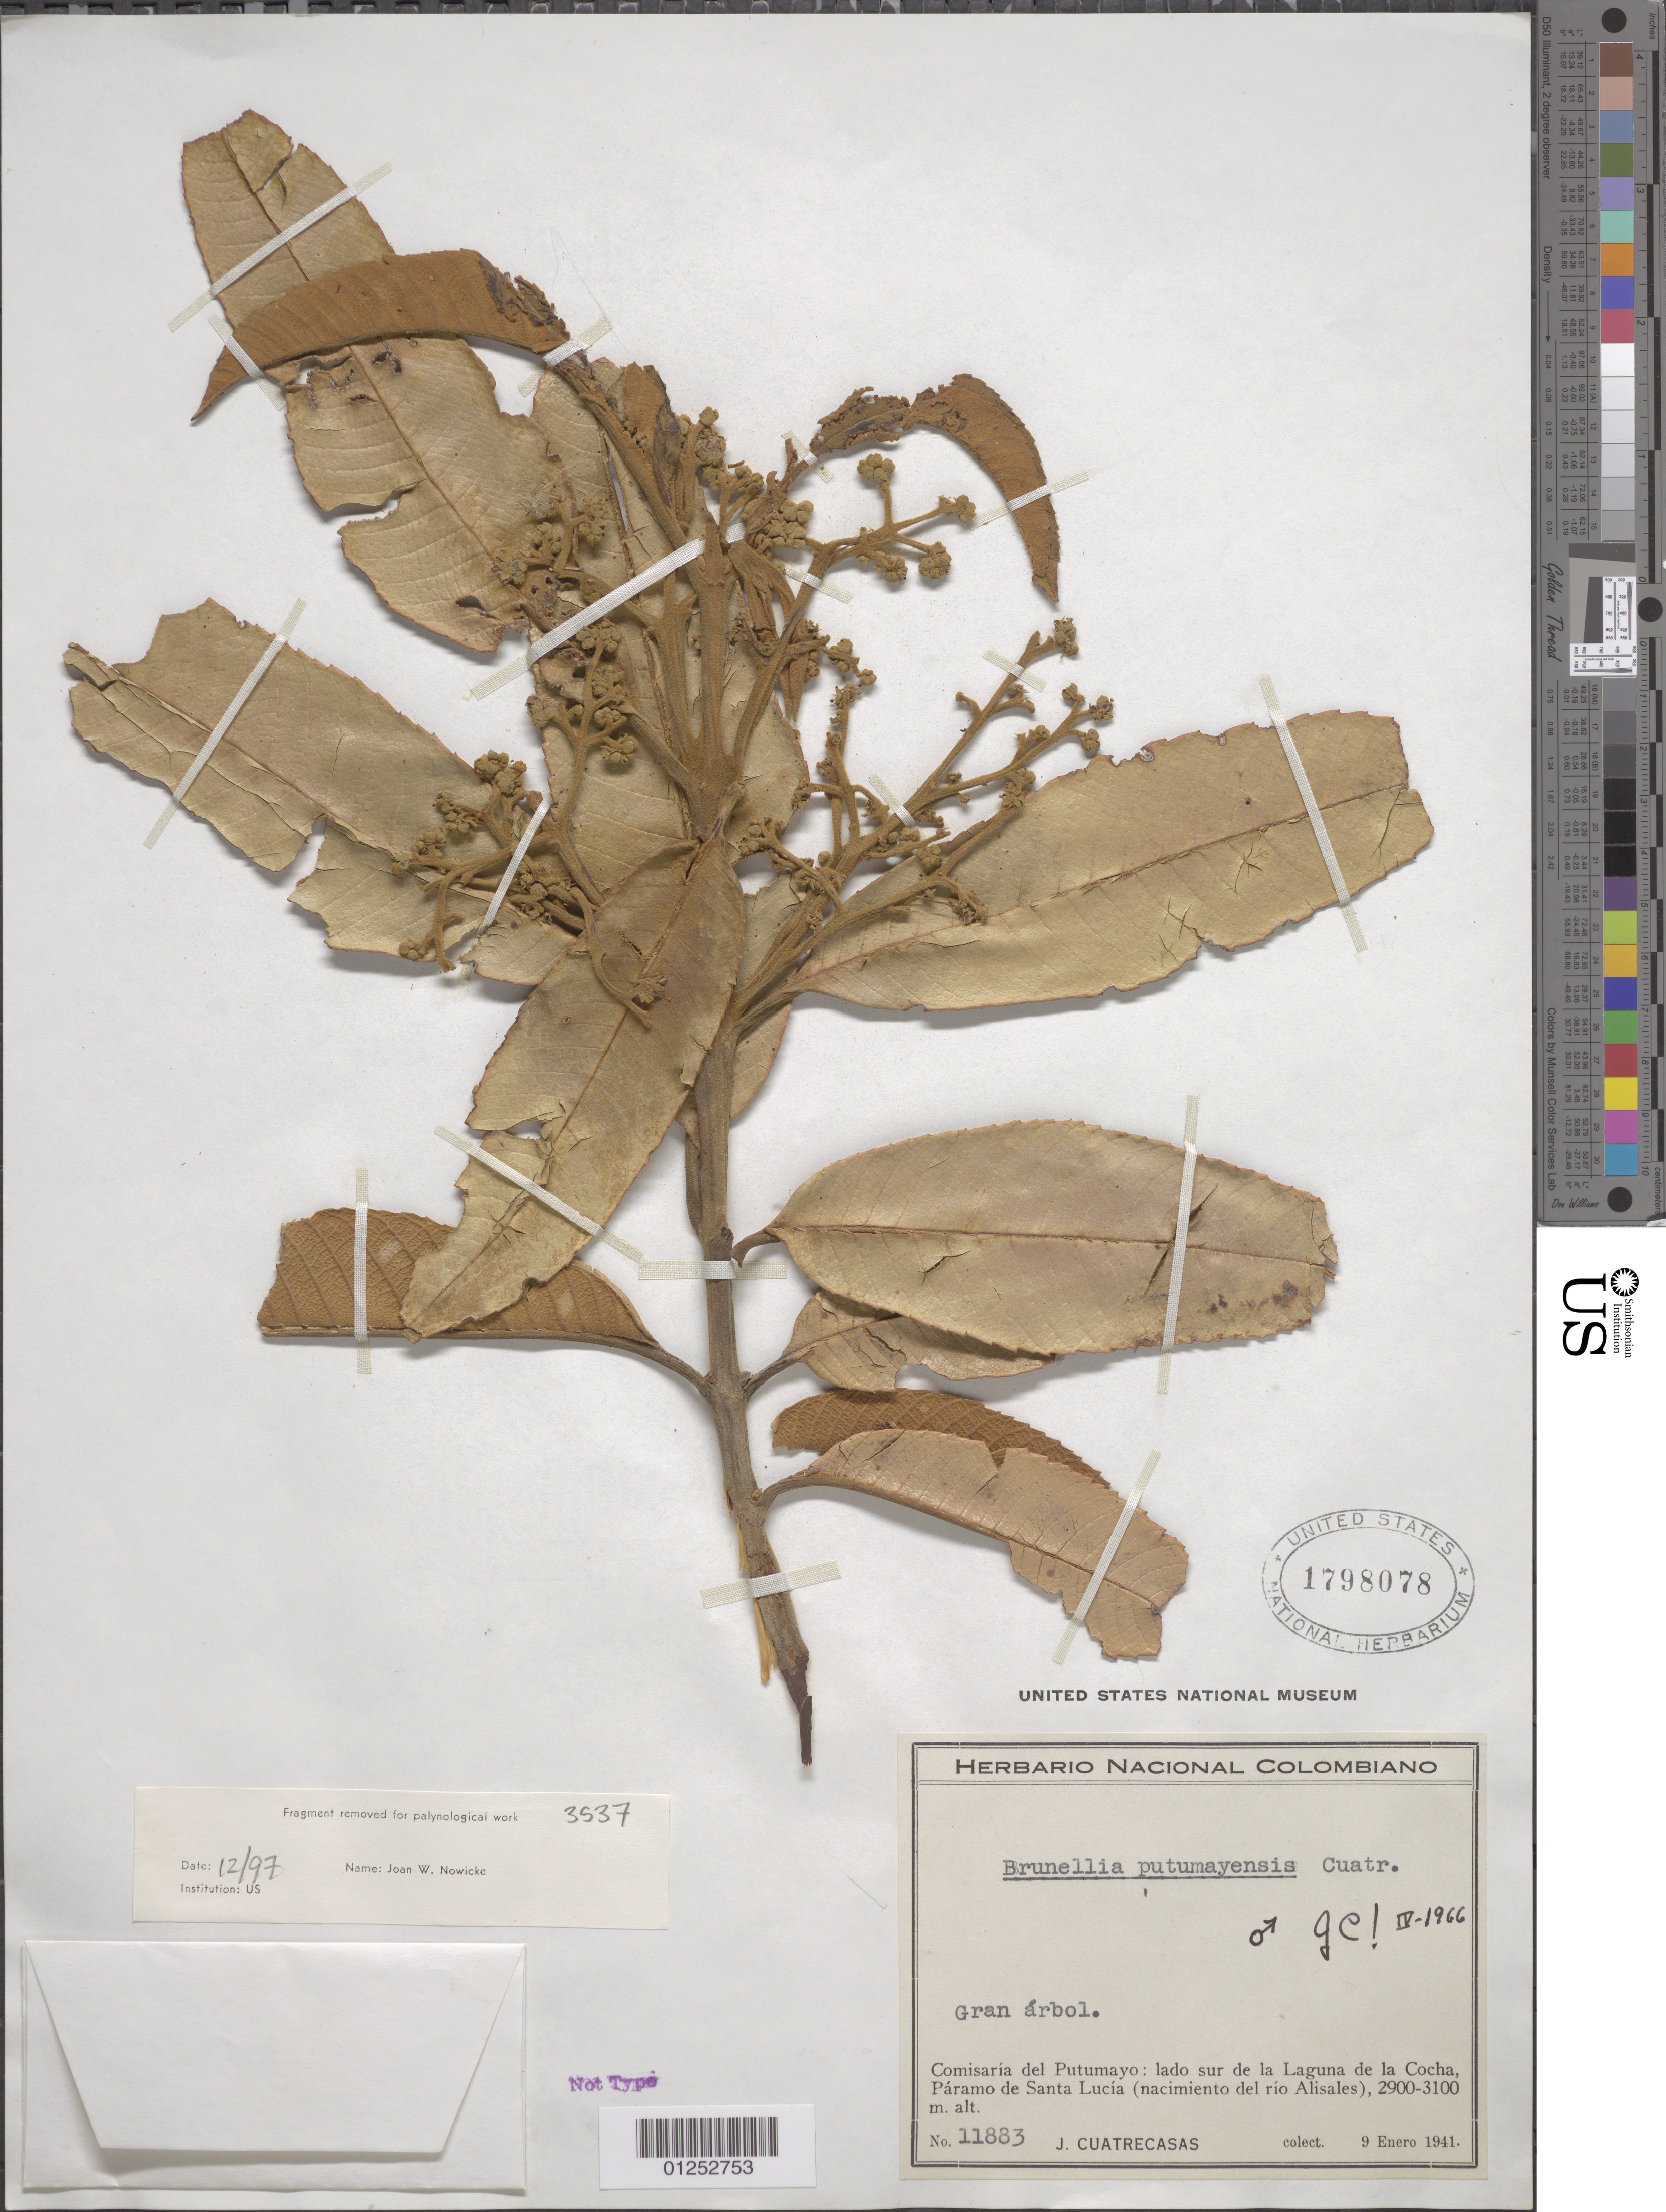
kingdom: Plantae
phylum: Tracheophyta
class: Magnoliopsida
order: Oxalidales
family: Brunelliaceae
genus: Brunellia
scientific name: Brunellia putumayensis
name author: Cuatrec.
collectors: J. Cuatrecasas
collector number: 11883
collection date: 1941-01-09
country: Colombia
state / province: Putumayo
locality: lado sur de la Laguna de la Cocha, Páramo de Santa Lucía (nacimiento del río Alisales)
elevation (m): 2900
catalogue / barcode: US 1798078